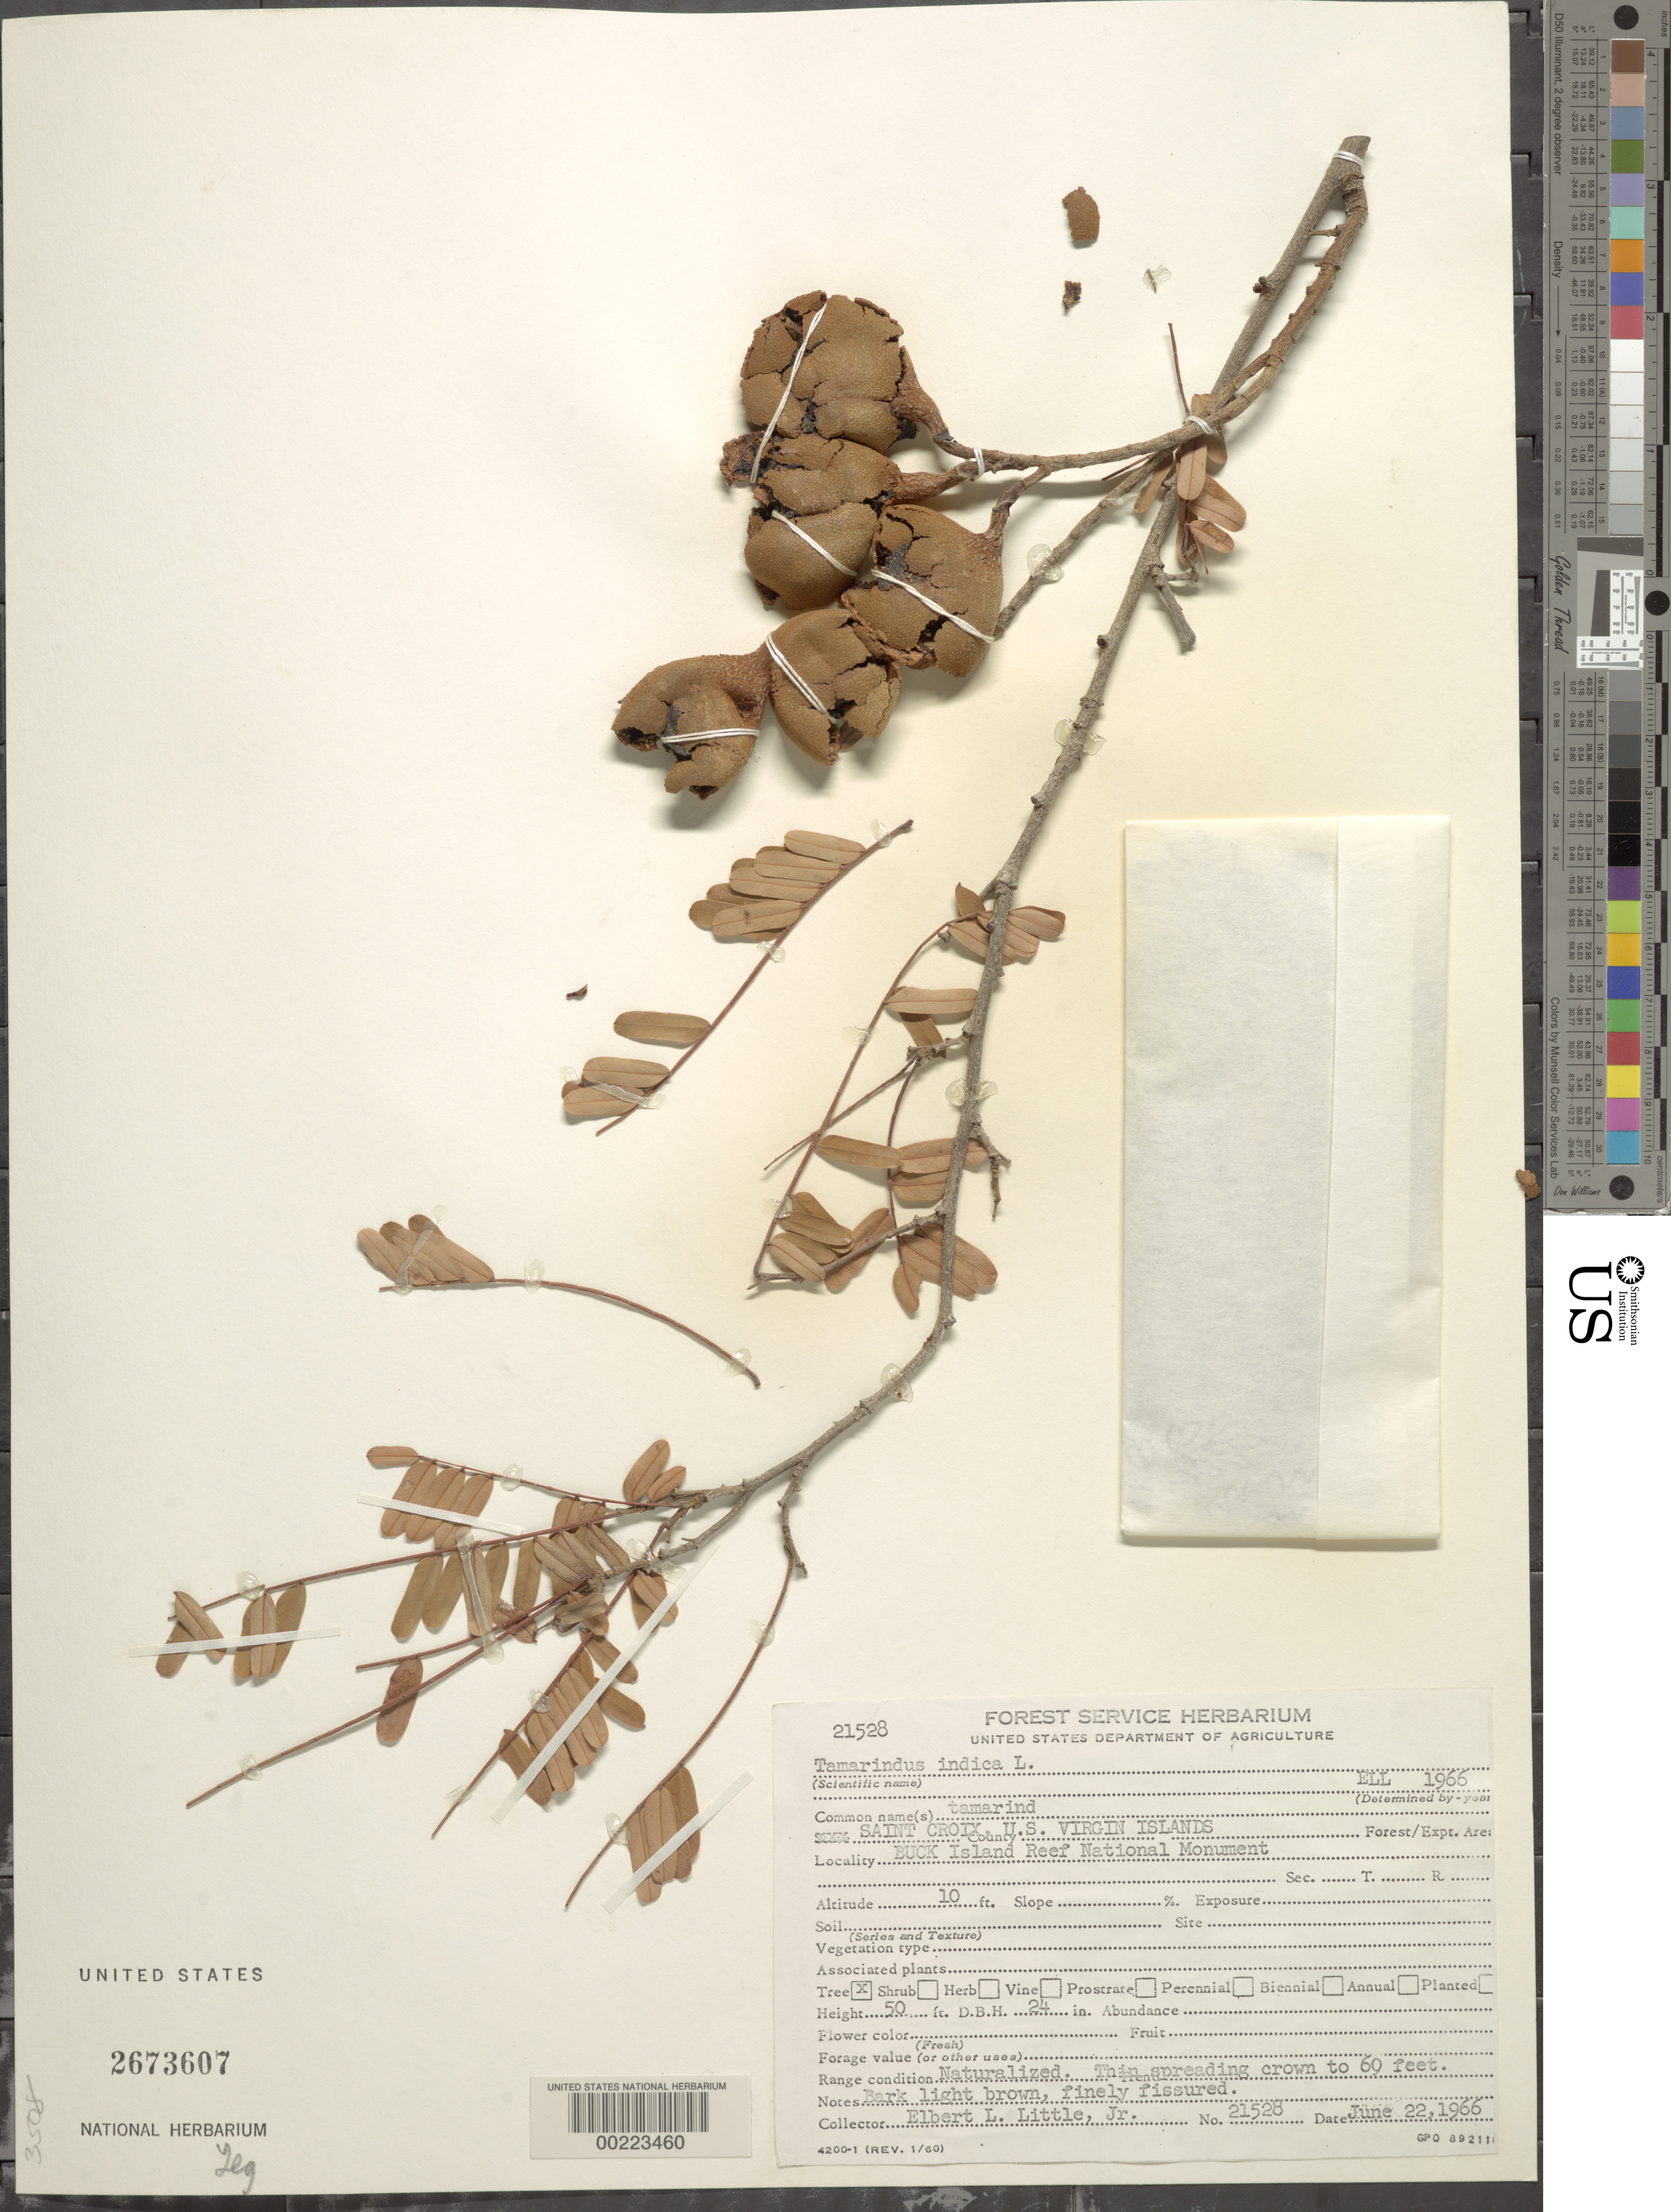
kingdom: Plantae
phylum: Tracheophyta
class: Magnoliopsida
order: Fabales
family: Fabaceae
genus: Tamarindus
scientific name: Tamarindus indica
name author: L.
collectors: E. L. Little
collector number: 21528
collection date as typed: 22 Jun 1966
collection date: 1966-06-22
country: U.S. Virgin Islands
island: St. Croix Island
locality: Buch island reef national monument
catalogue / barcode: US 2673607